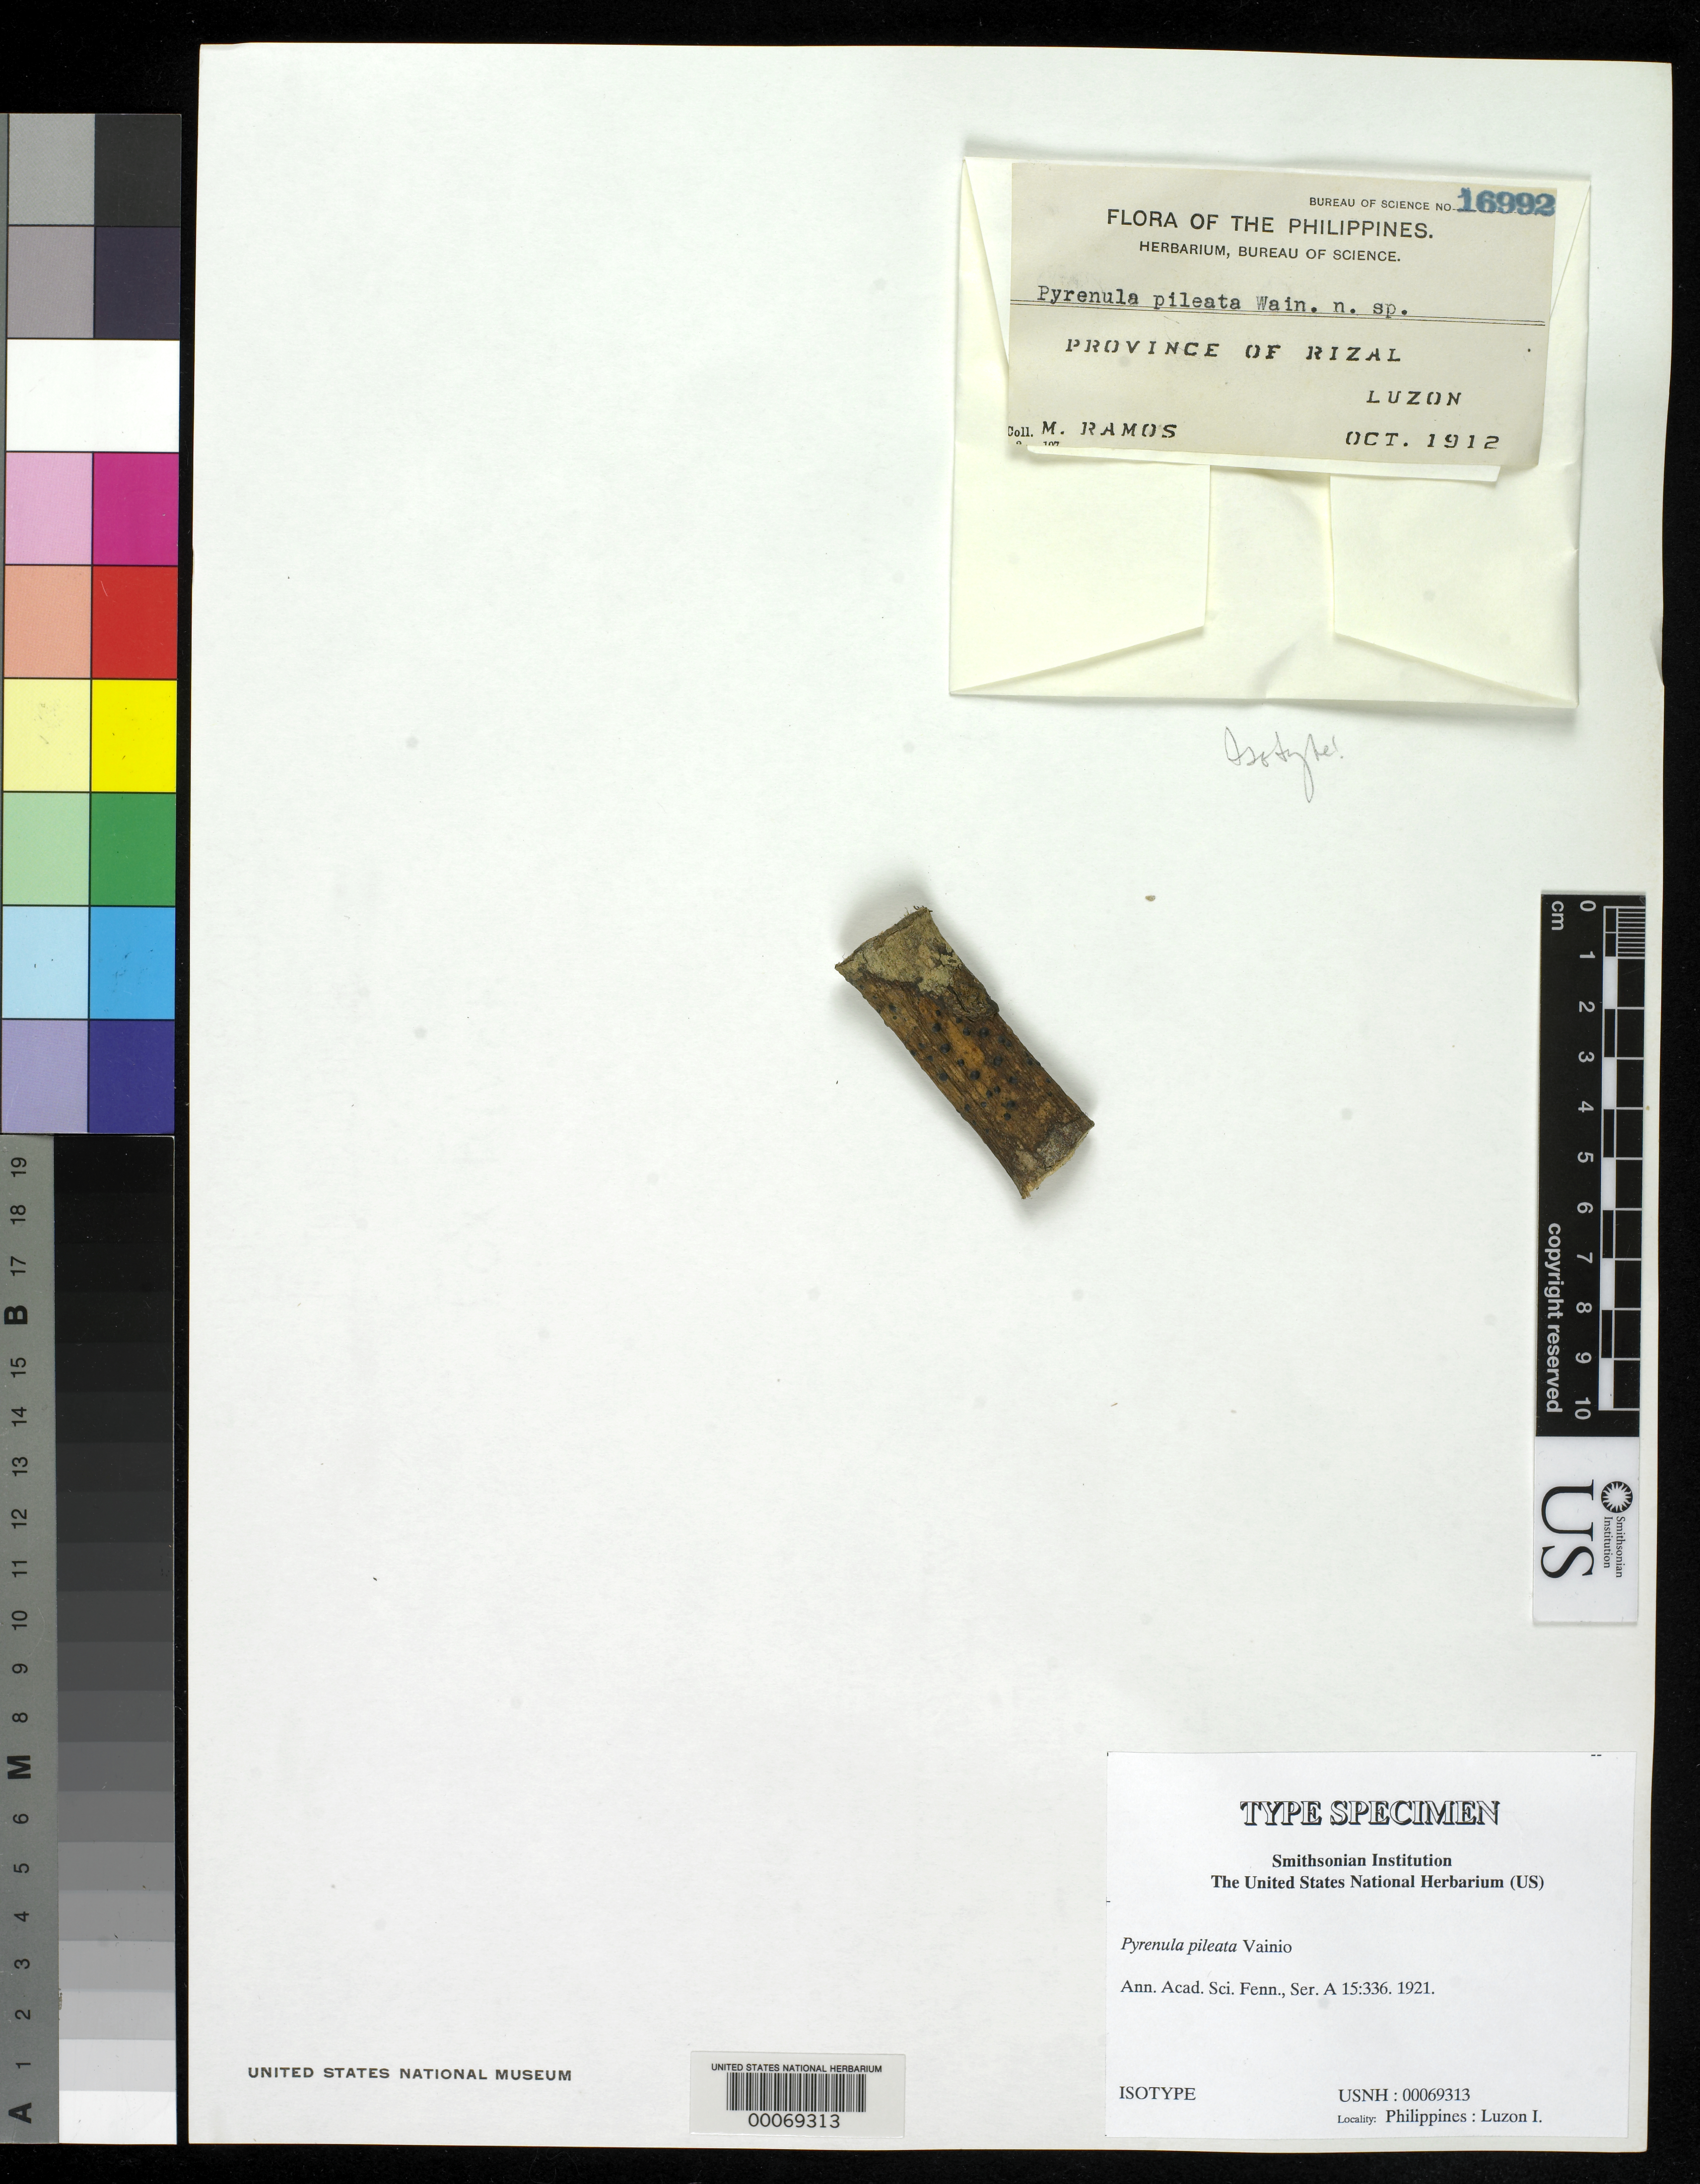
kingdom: Fungi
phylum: Ascomycota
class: Eurotiomycetes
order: Pyrenulales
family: Pyrenulaceae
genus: Pyrenula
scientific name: Pyrenula pileata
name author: Vain.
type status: Isotype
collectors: M. Ramos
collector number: Bur. Sci. 16992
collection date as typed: Oct 1912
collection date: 1912-10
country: Philippines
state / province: Calabarzon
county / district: Rizal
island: Luzon